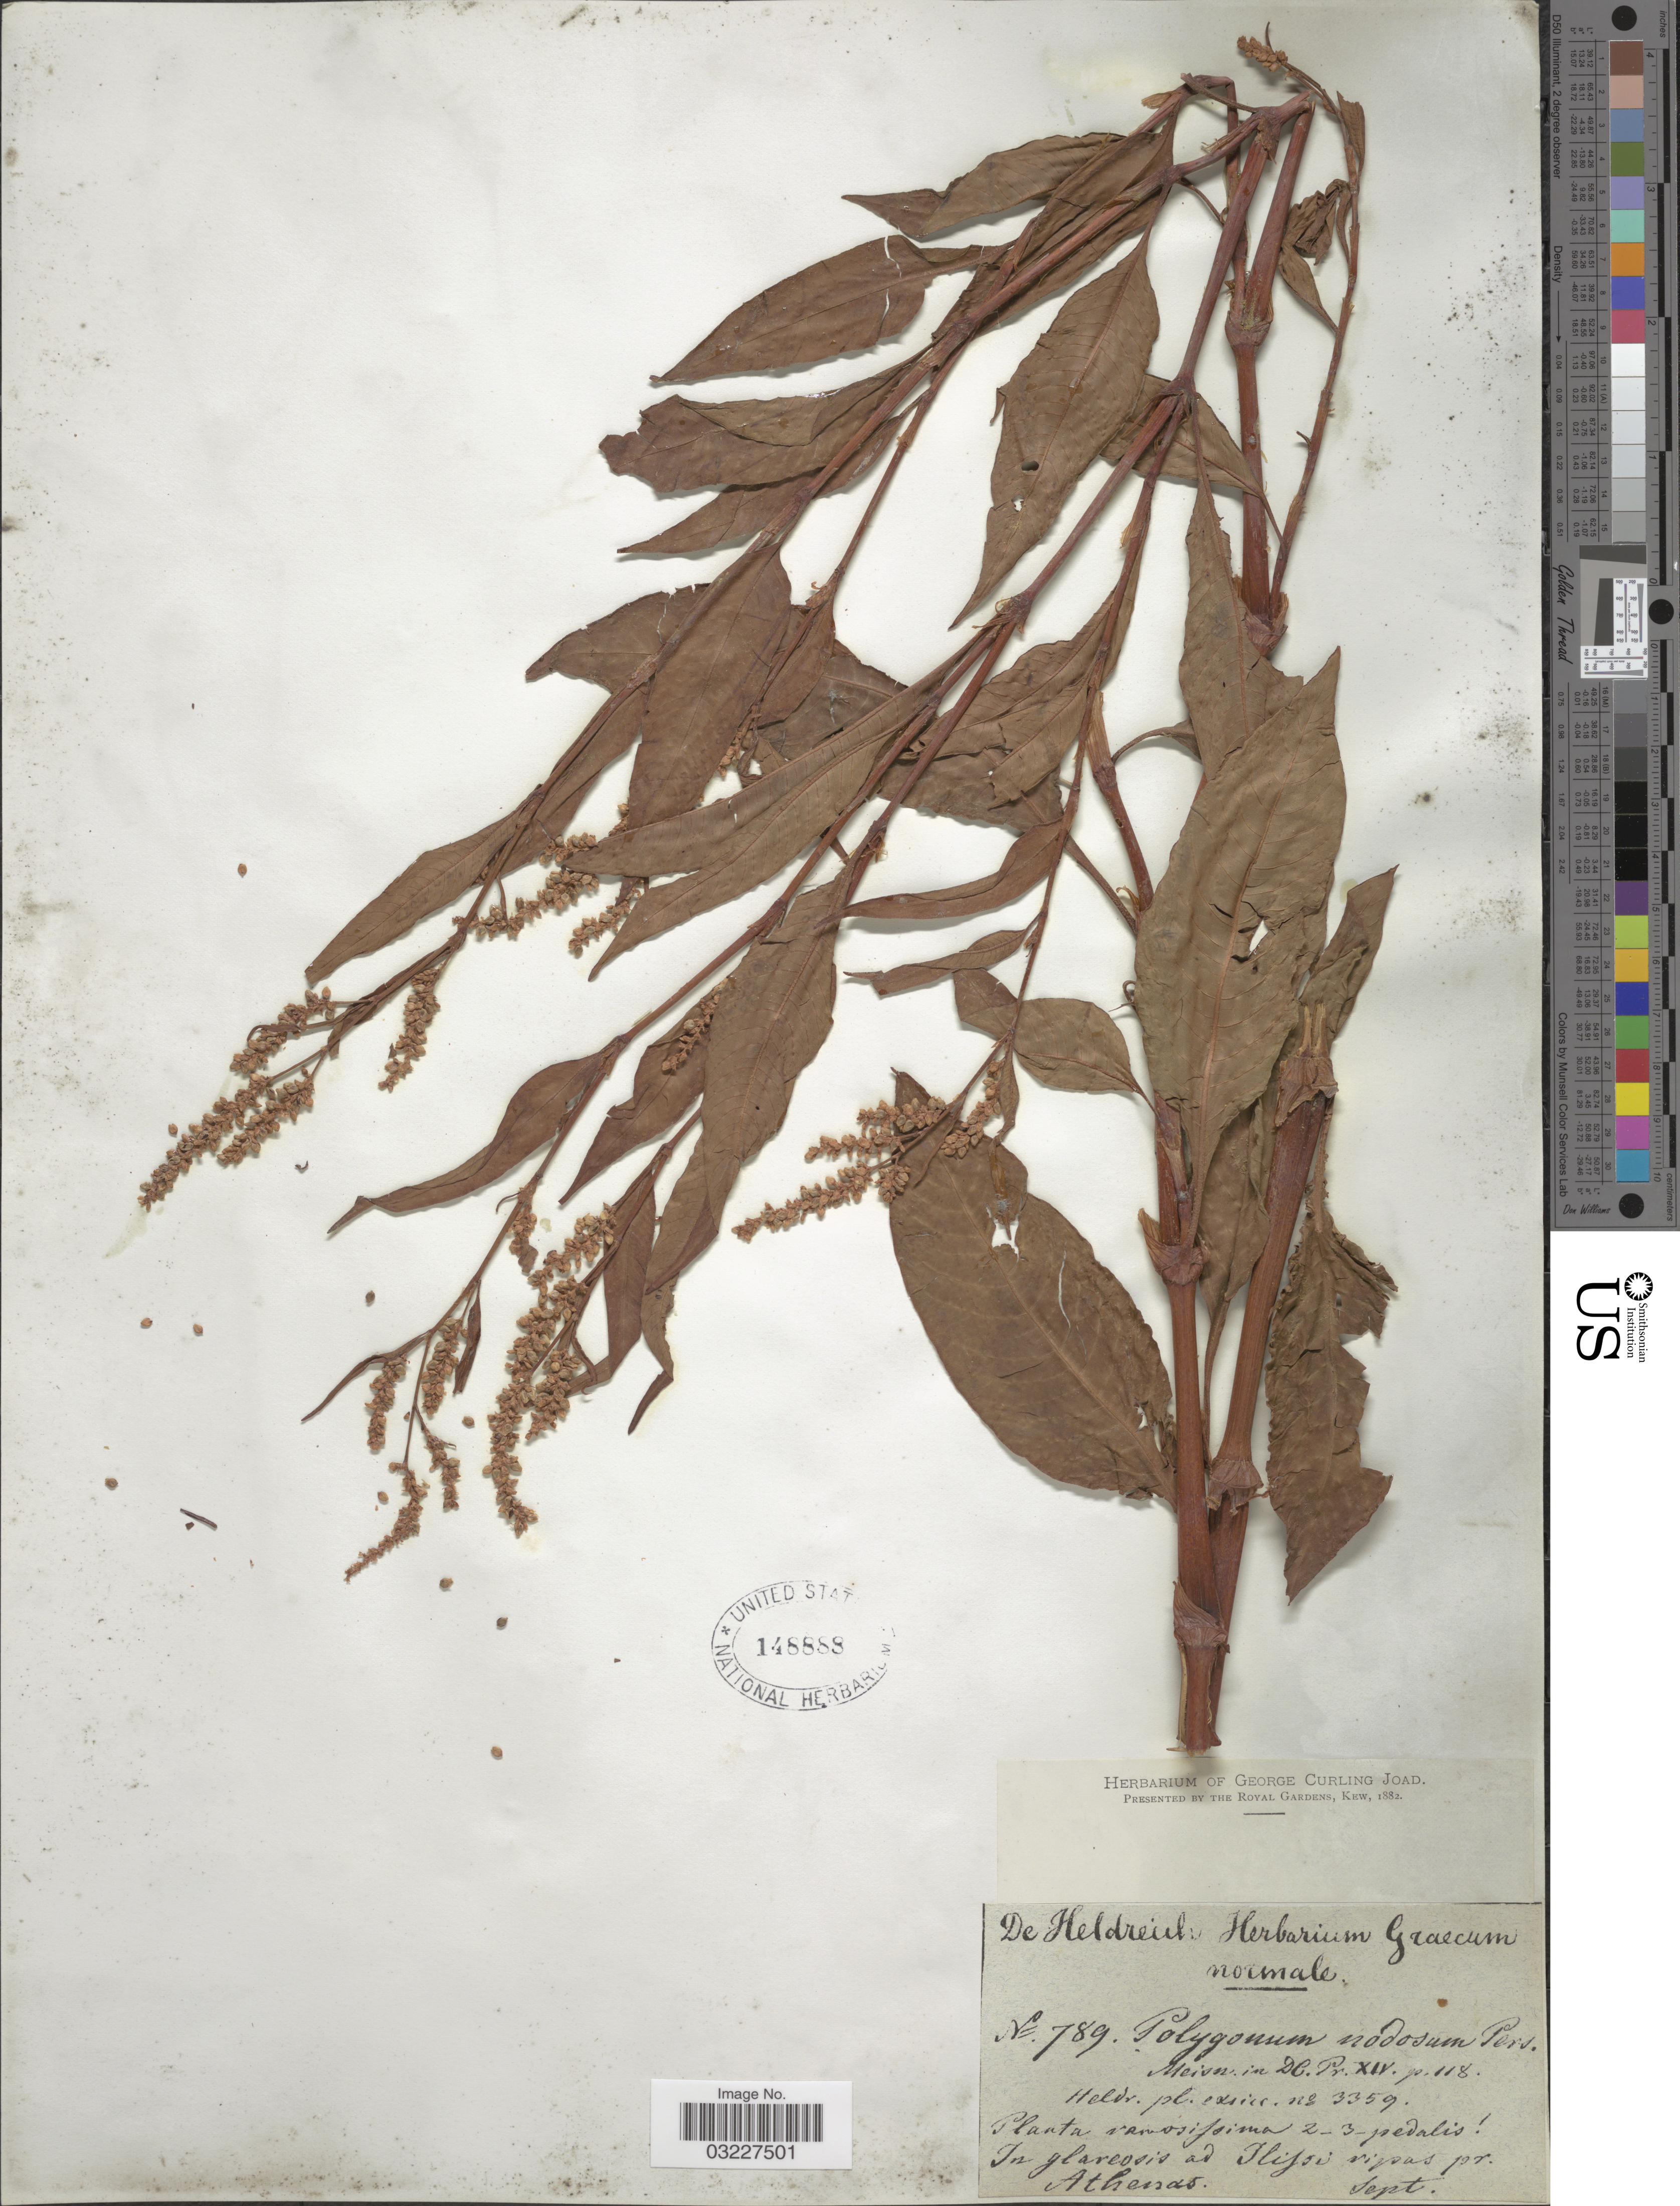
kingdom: Plantae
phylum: Tracheophyta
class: Magnoliopsida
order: Caryophyllales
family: Polygonaceae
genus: Polygonum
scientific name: Polygonum nodosum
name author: Pers.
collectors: -. De Heldreich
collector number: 789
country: Greece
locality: In glareosis ad Ilissi ripas pr. Athenas.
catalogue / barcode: US 148888